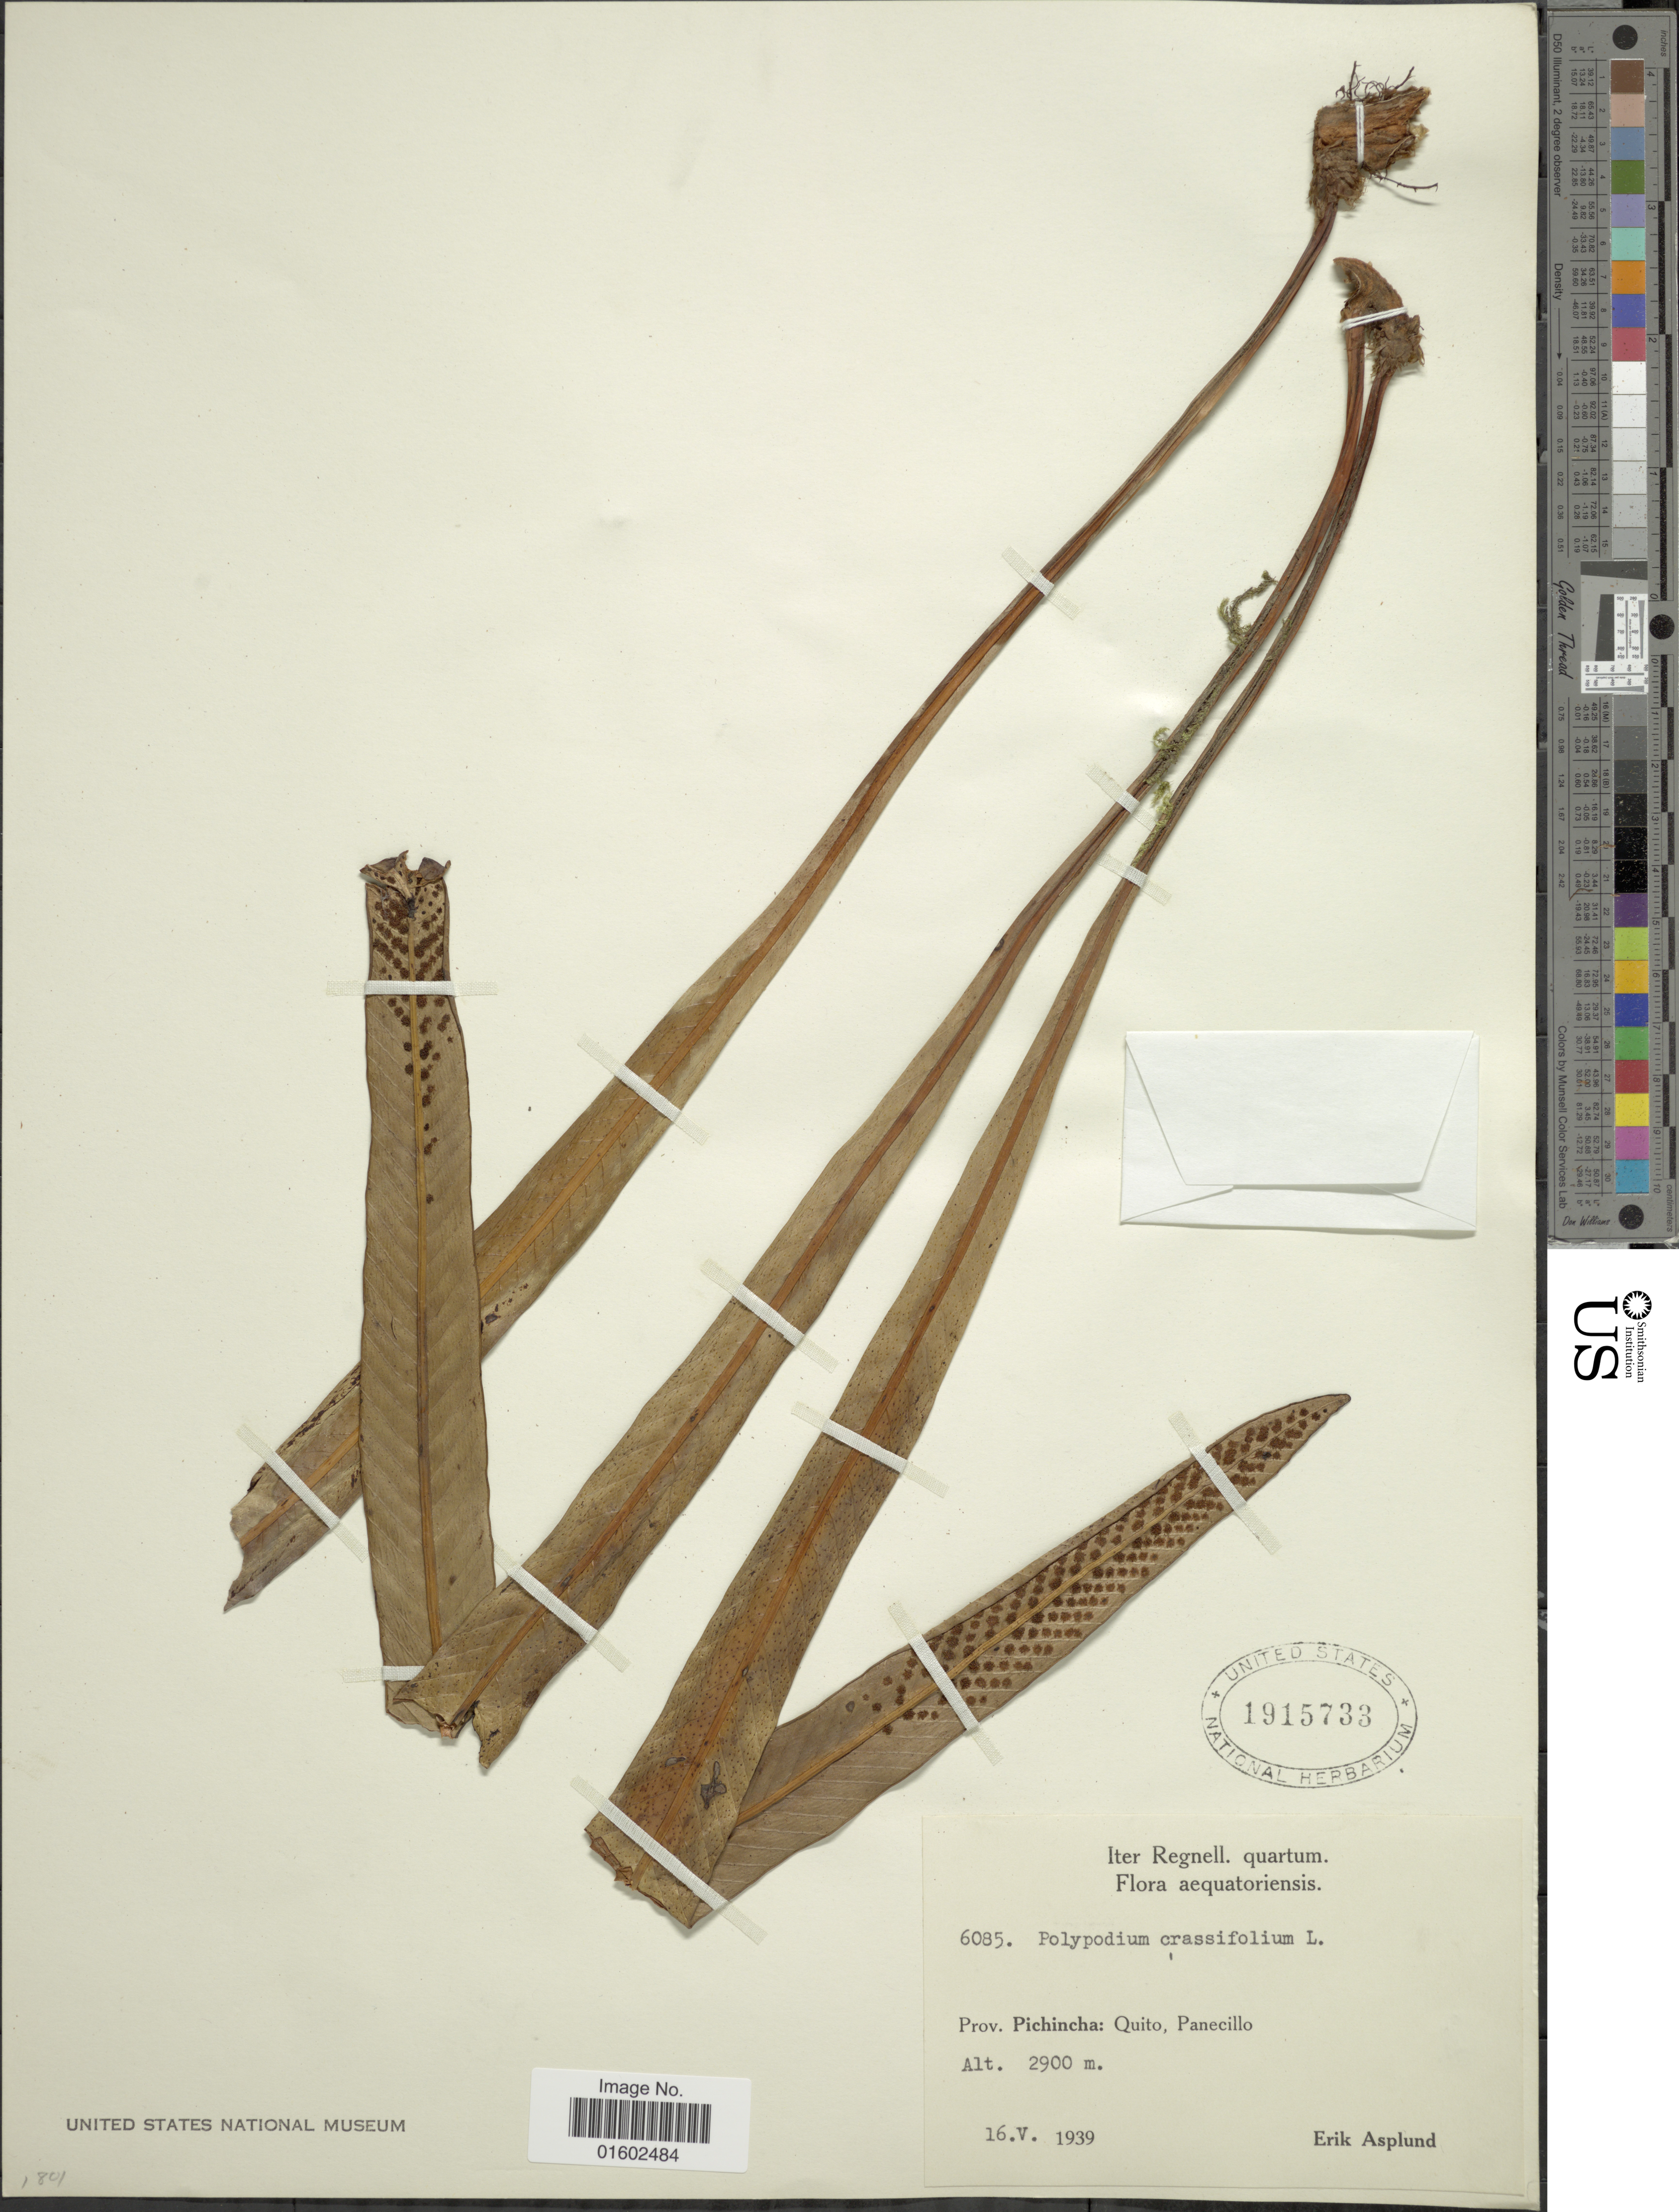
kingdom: Plantae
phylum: Tracheophyta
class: Polypodiopsida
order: Polypodiales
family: Polypodiaceae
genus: Niphidium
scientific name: Niphidium macbridei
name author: Lellinger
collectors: E. Asplund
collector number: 6085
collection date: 1939-05-16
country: Ecuador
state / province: Pichincha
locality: Quito, Panecillo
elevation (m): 2900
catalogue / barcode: US 1915733